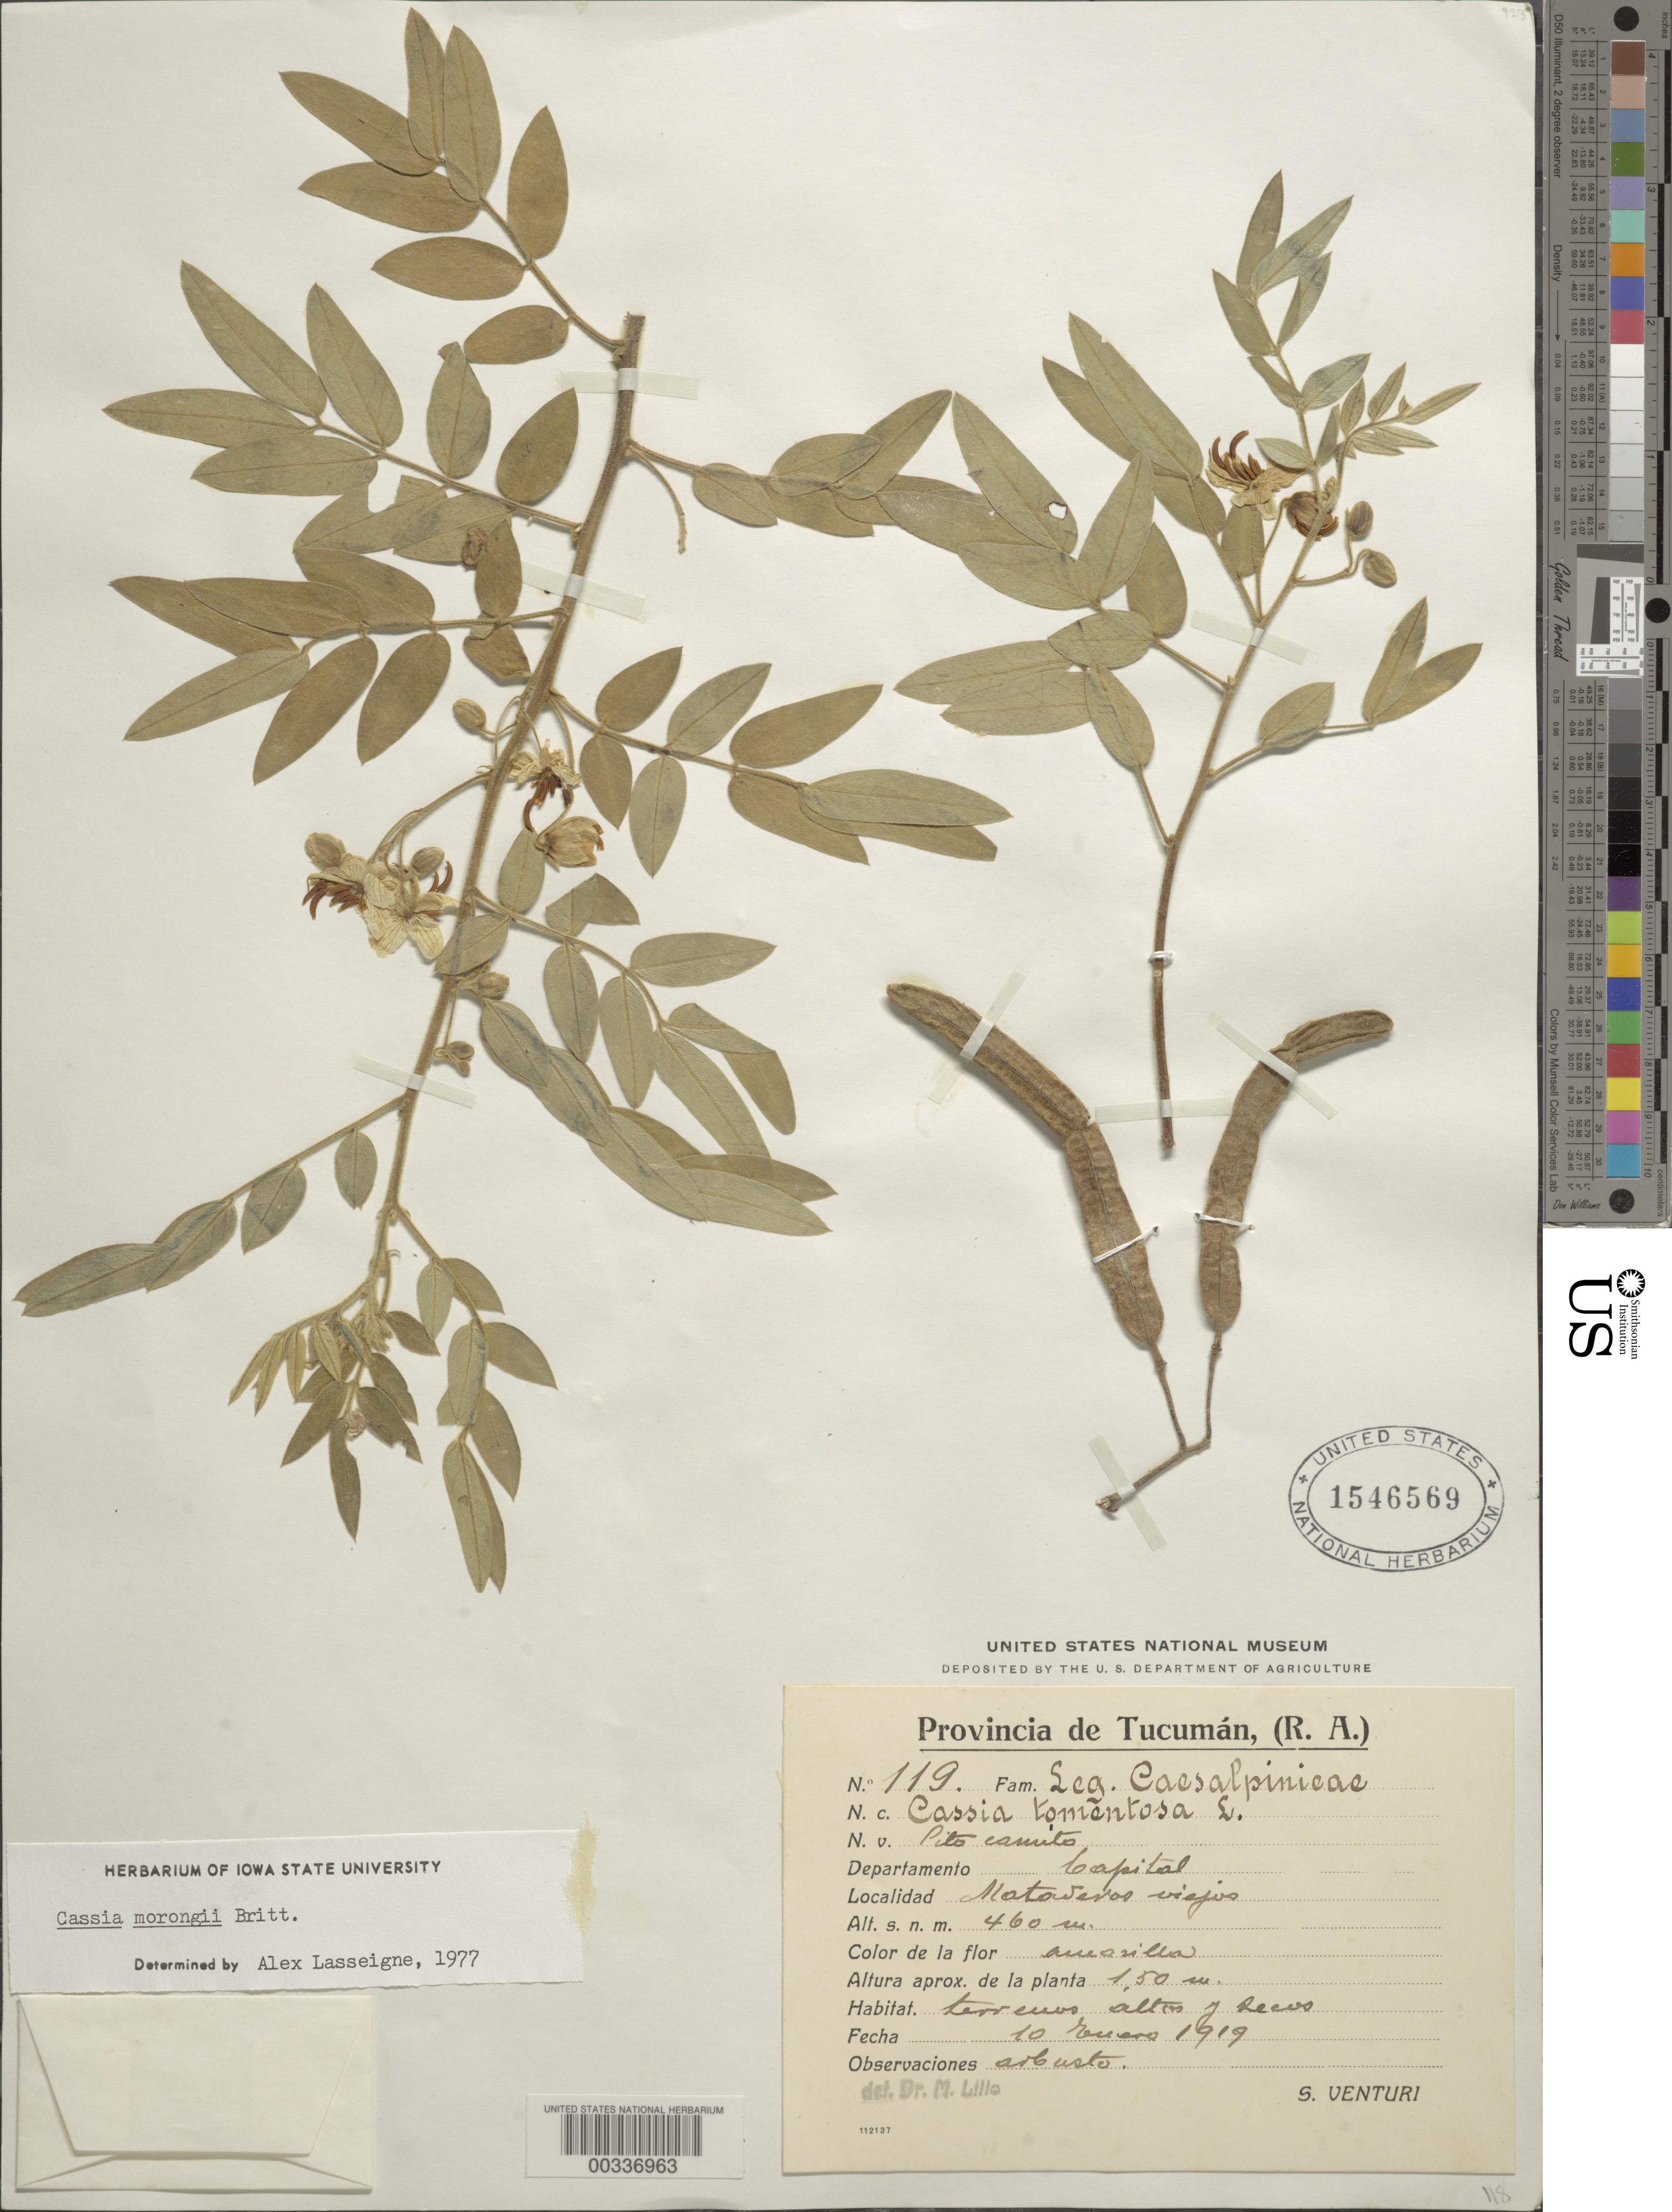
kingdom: Plantae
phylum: Tracheophyta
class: Magnoliopsida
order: Fabales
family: Fabaceae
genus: Senna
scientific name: Senna morongii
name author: (Britton) H.S. Irwin & Barneby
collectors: S. Venturi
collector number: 119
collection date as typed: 10 Jan 1919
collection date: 1919-01-10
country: Argentina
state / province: Tucumán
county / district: Capital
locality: Matoweros Viejos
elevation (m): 460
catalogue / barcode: US 1546569